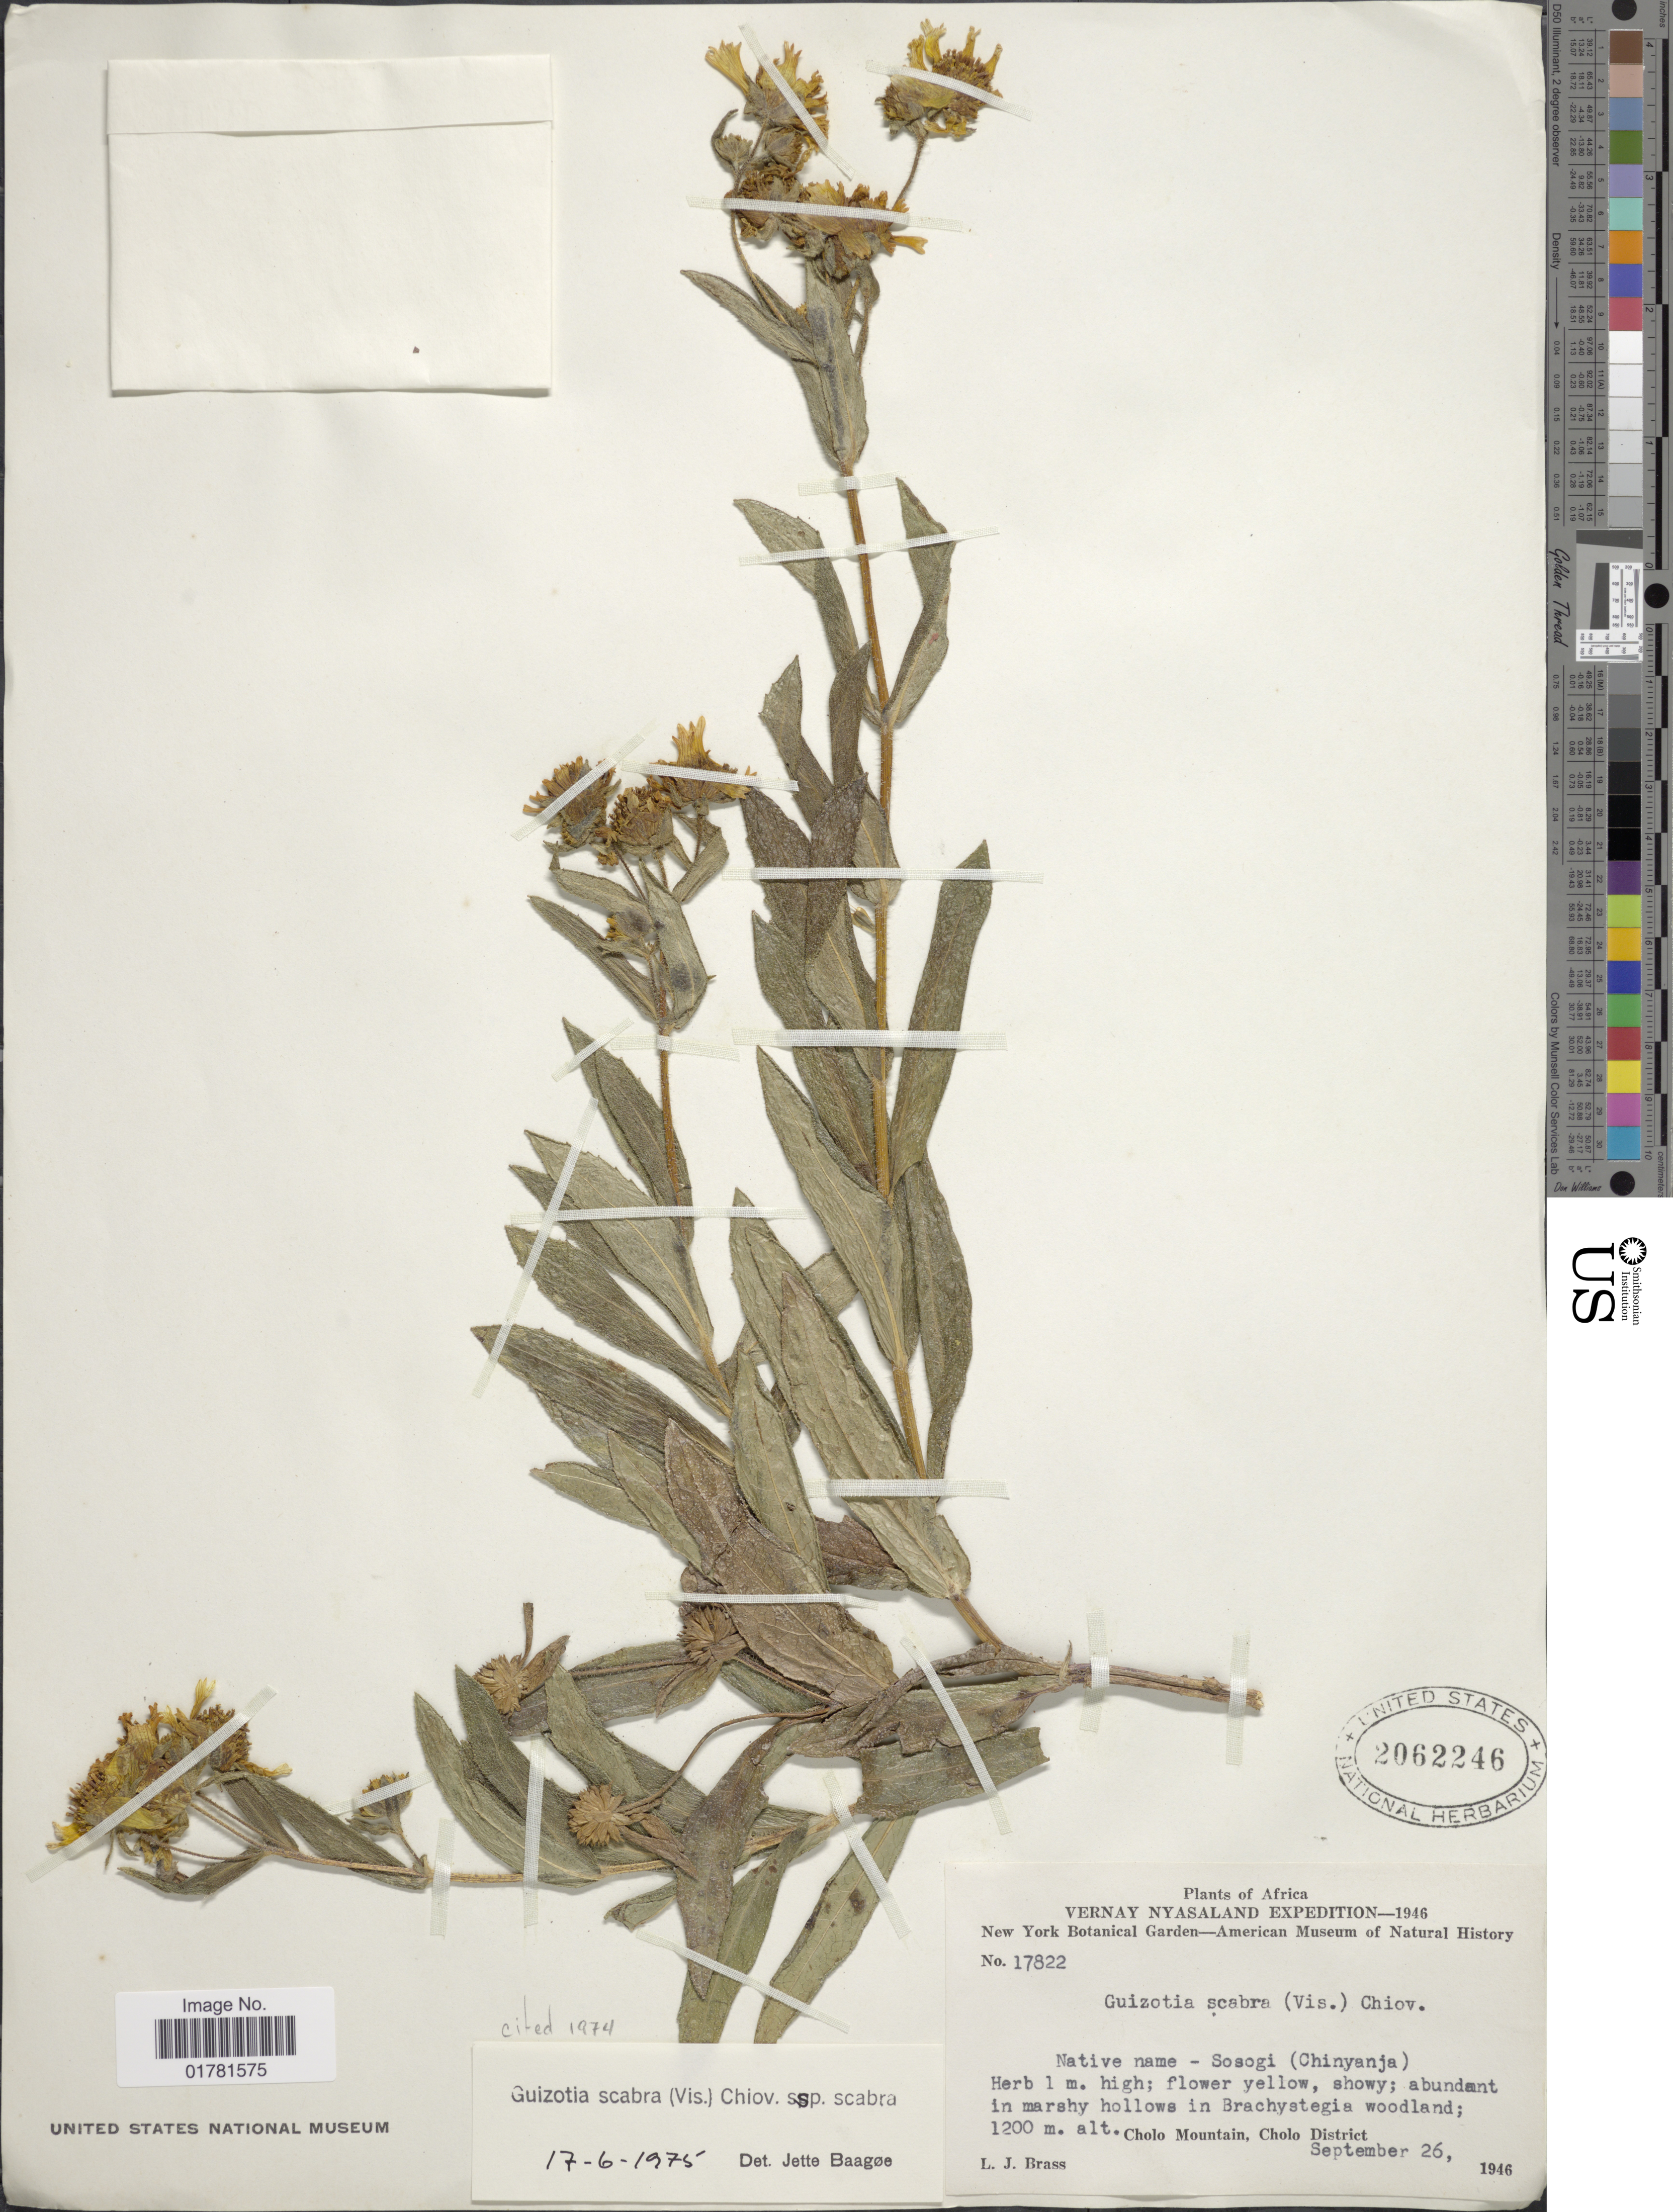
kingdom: Plantae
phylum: Tracheophyta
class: Magnoliopsida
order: Asterales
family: Asteraceae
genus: Guizotia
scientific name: Guizotia scabra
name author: Chiov.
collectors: L. J. Brass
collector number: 17822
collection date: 1946-09-26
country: Malawi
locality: Africa, Cholo Mountain, Cholo District, abundant in marshy hollows in Brachystegia woodland, Vernay Nyasaland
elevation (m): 1200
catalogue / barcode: US 2062246